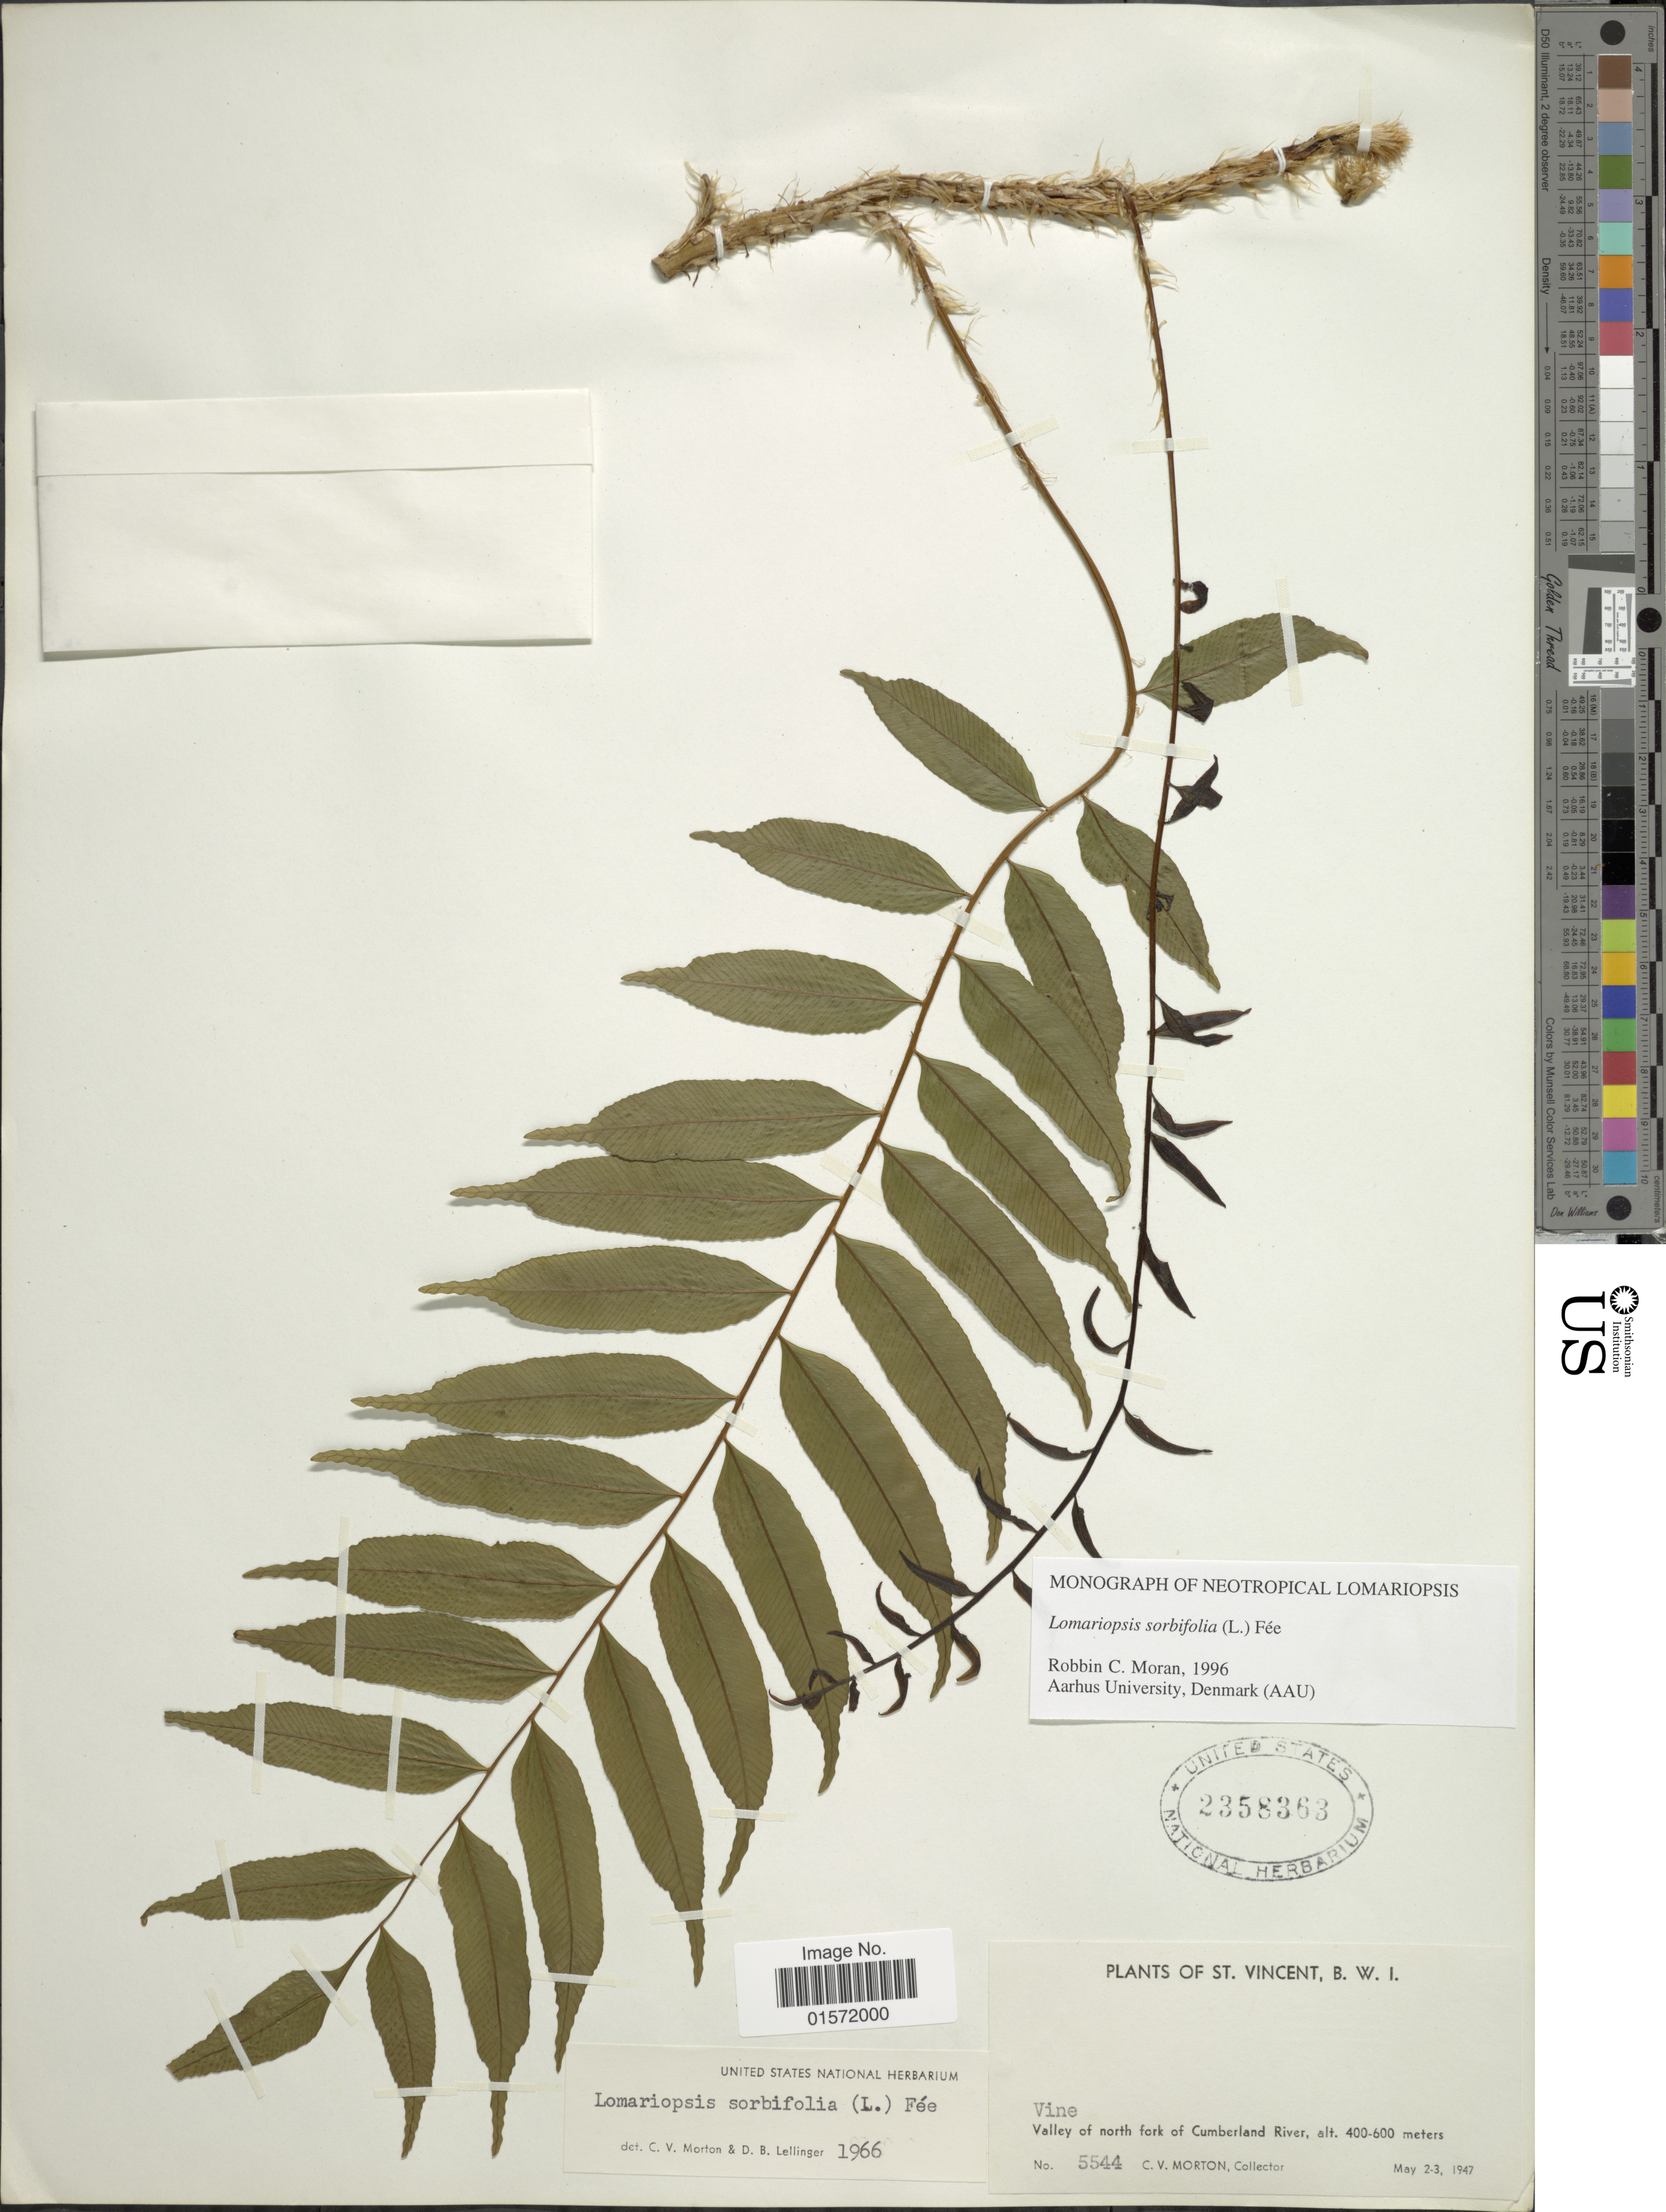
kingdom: Plantae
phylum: Tracheophyta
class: Polypodiopsida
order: Polypodiales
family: Lomariopsidaceae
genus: Lomariopsis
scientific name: Lomariopsis sorbifolia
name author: (L.) Fée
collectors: C. V. Morton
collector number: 5544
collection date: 1947-05-02/1947-05-03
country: St. Vincent - Grenadines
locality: St. Vincent, B. W. I., Valley of north fork of Cumberland River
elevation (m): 400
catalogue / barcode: US 2358363